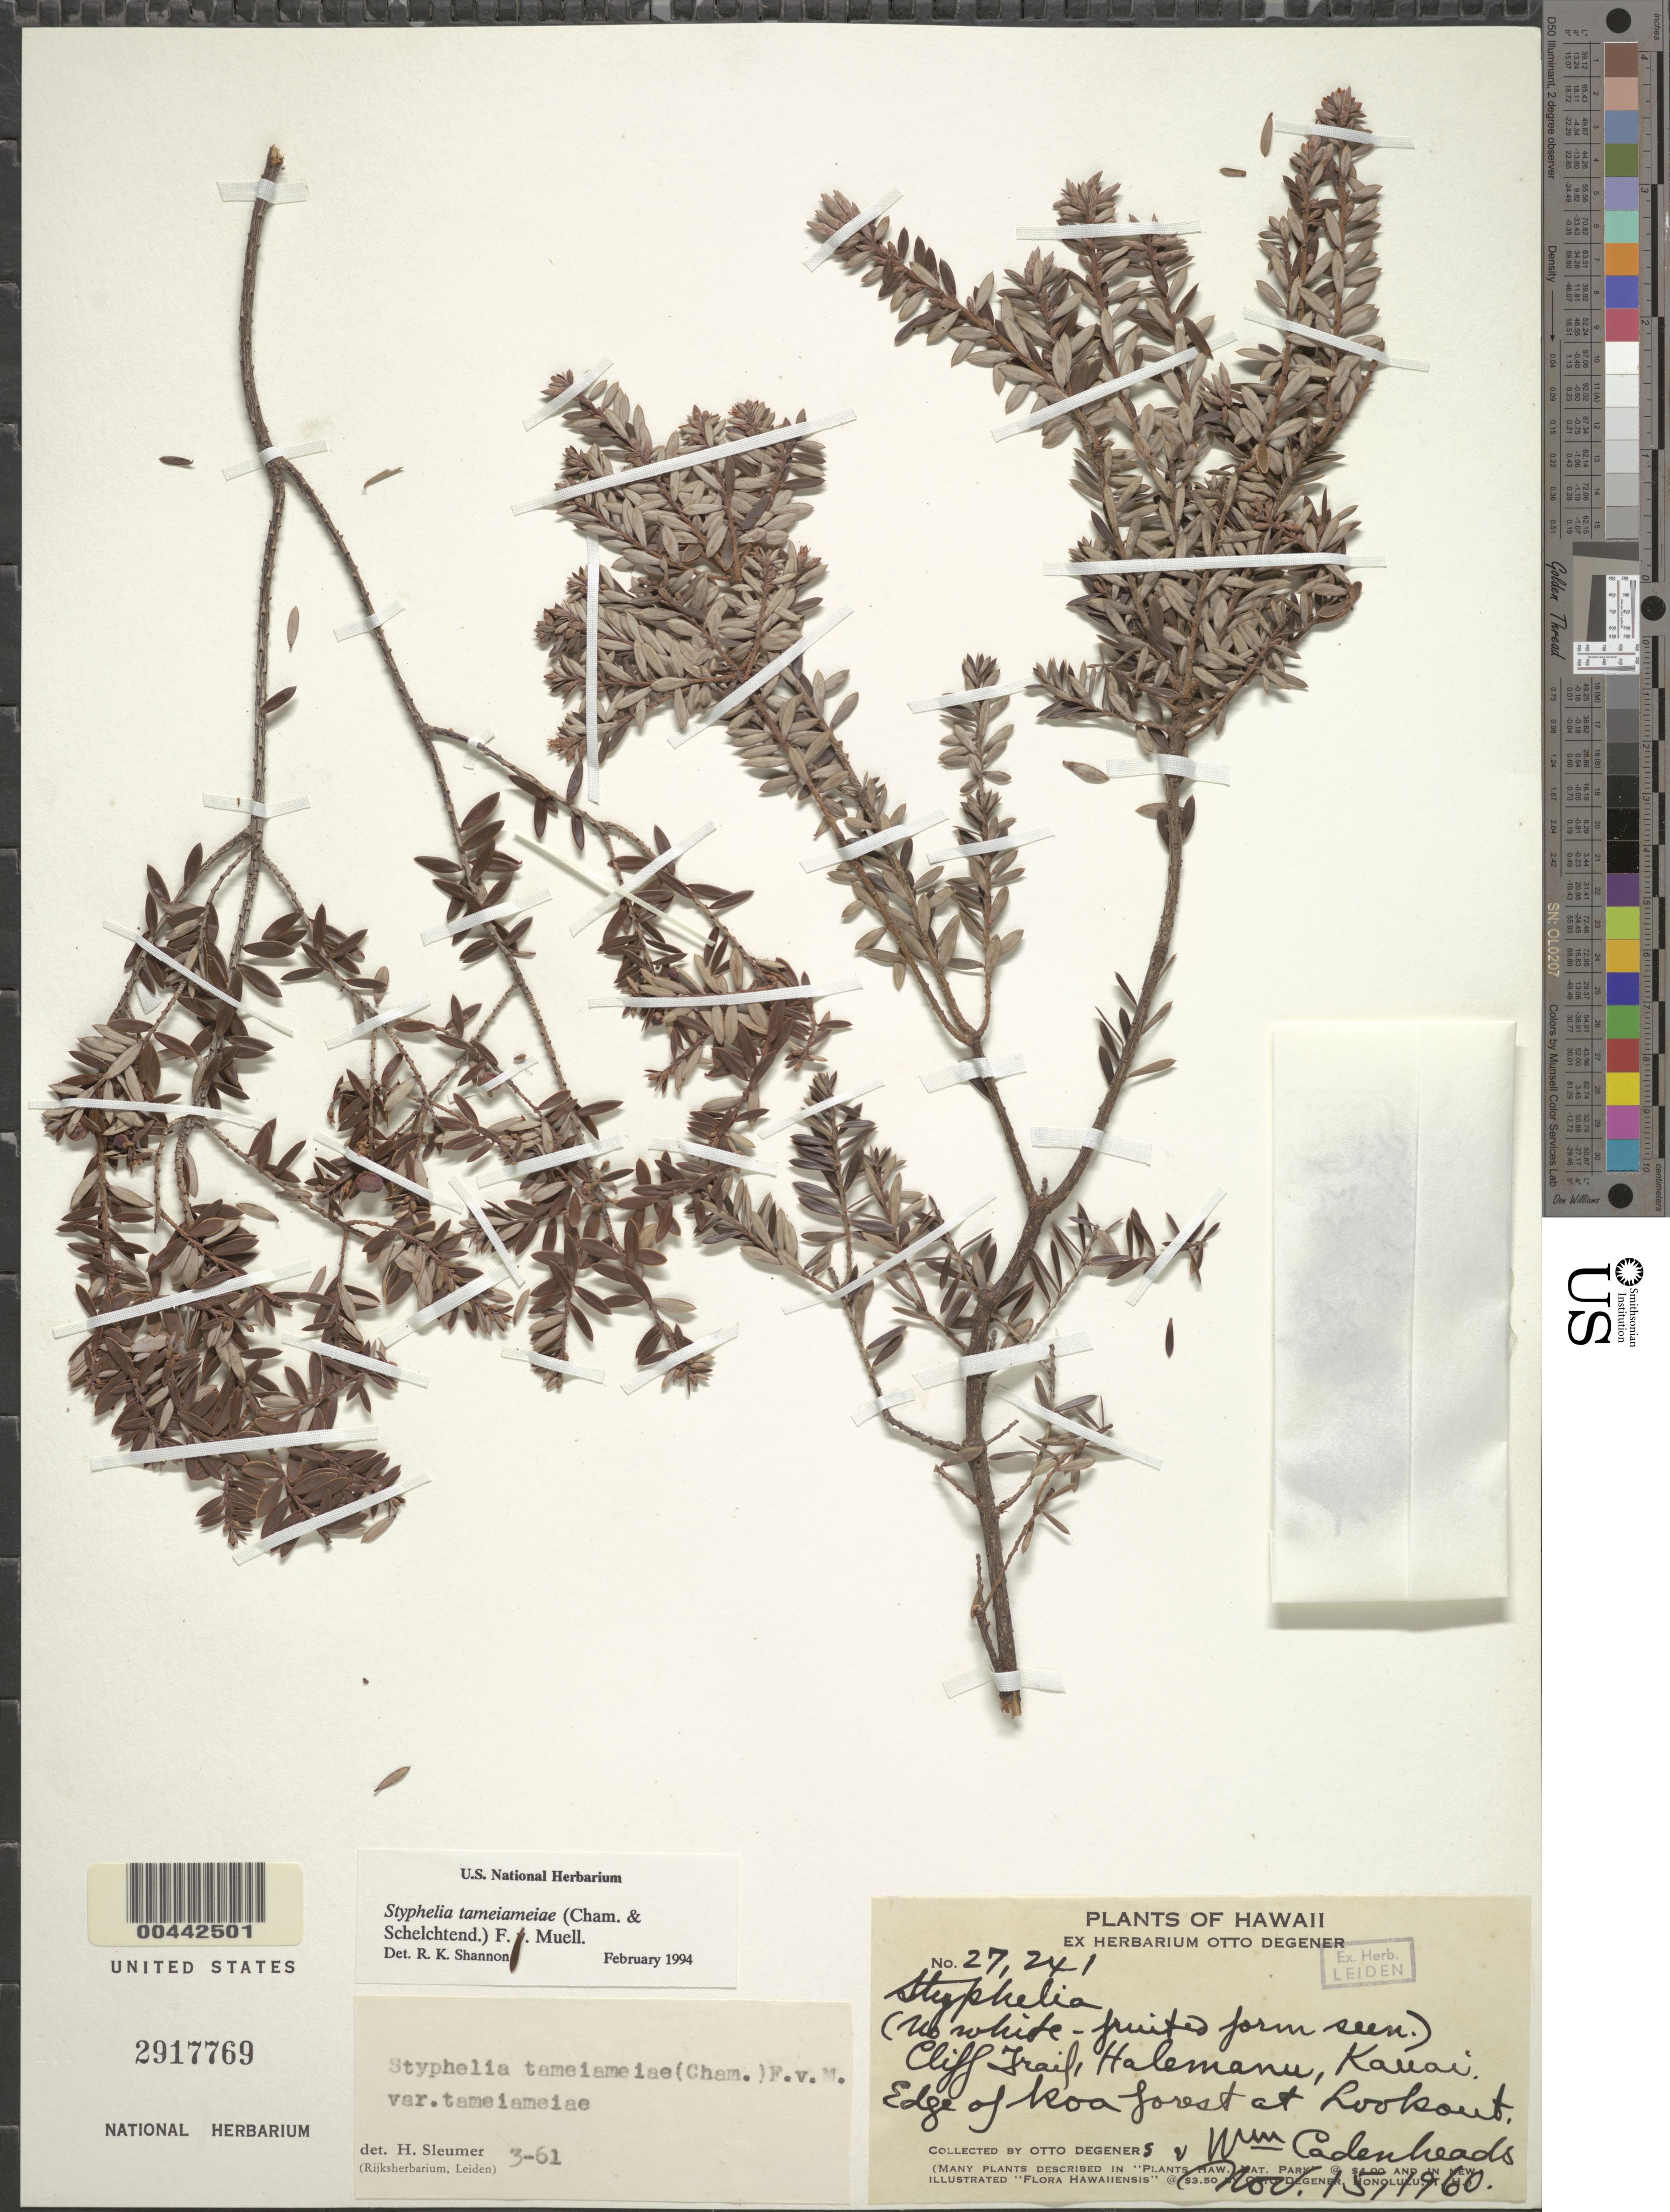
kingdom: Plantae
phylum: Tracheophyta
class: Magnoliopsida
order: Ericales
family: Ericaceae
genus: Leptecophylla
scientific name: Leptecophylla tameiameiae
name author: (Cham. & Schltdl.) C.M. Weiller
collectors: O. Degener, I. Degener & W. Cadenheads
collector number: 27241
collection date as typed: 15 Nov 1960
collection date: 1960-11-15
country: United States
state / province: Hawaii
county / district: Kaui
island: Kaua'i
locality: Cliff Trail, Halemanu, edge of koa forest at Lookout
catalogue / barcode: US 2917769